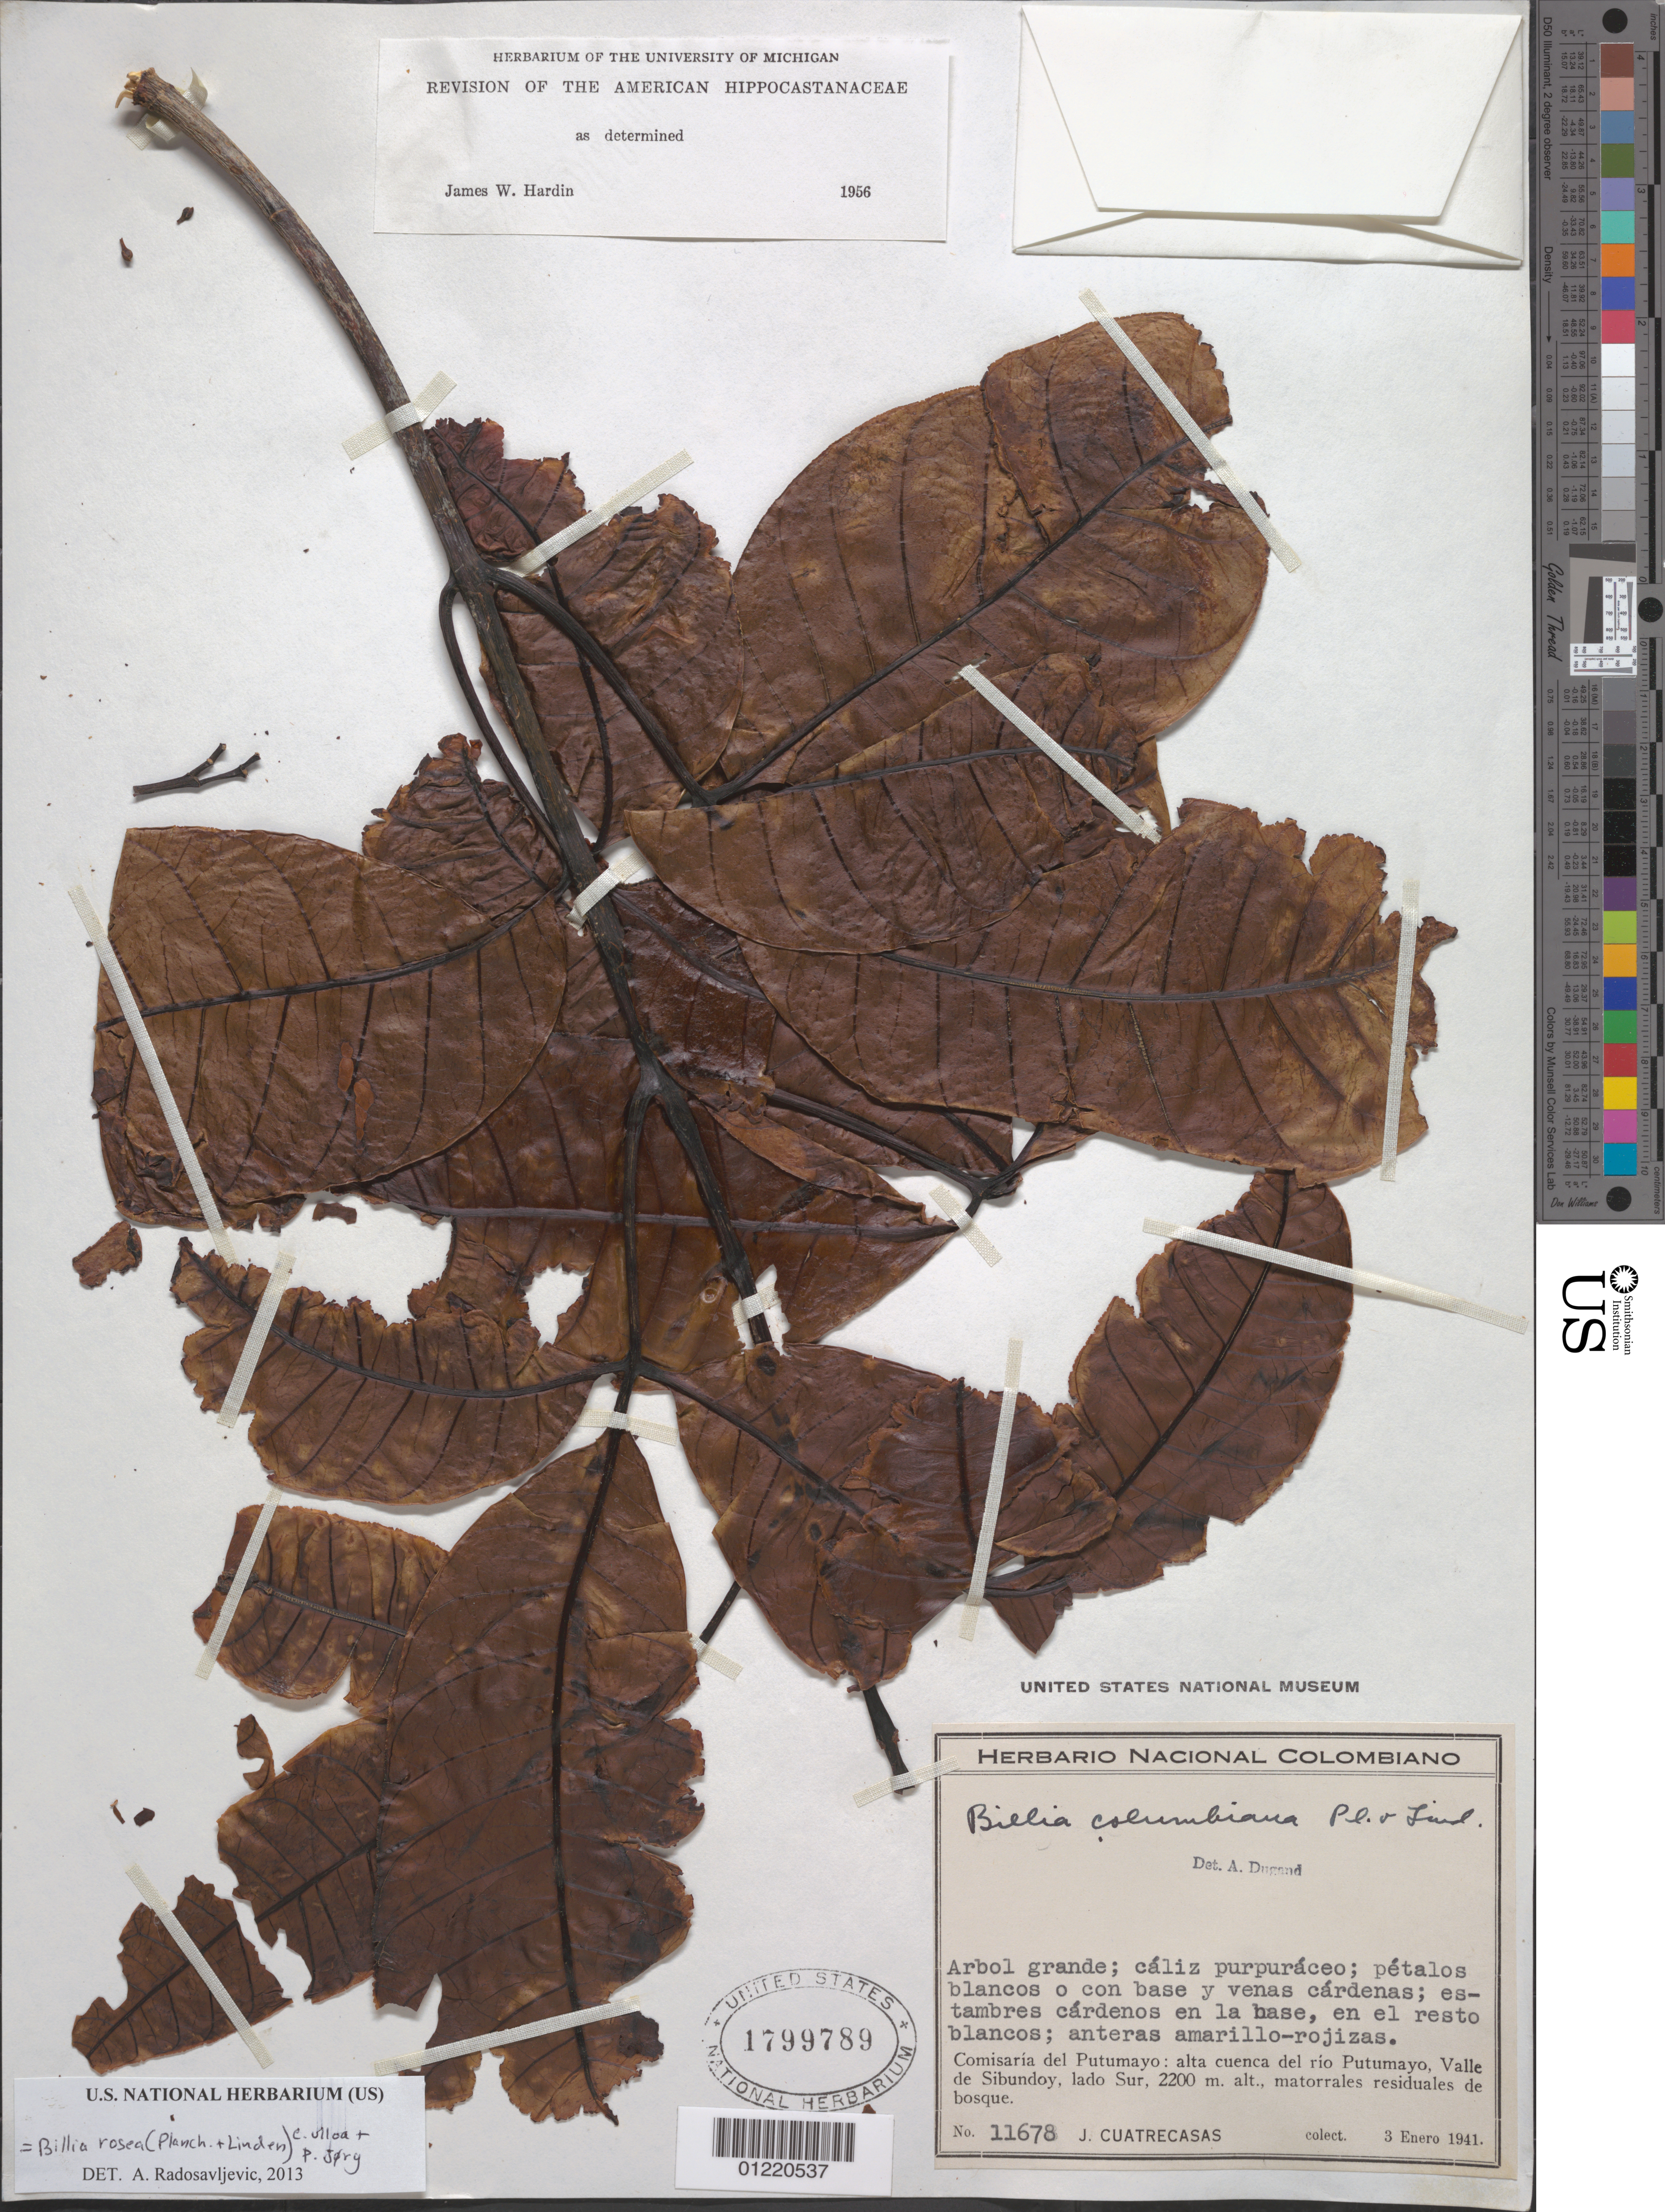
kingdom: Plantae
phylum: Tracheophyta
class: Magnoliopsida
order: Sapindales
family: Sapindaceae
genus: Billia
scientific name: Billia rosea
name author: (Planch. & Linden) C. Ulloa & P.M. Jørg.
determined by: Radosavljevic, Aleksandar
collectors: J. Cuatrecasas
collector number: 11678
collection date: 1941-01-03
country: Colombia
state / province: Putumayo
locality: Alta cuenca del rio Putumayo, Valle de Sibundoy.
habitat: Matorrales residuales de bosque.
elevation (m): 2200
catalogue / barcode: US 1799789